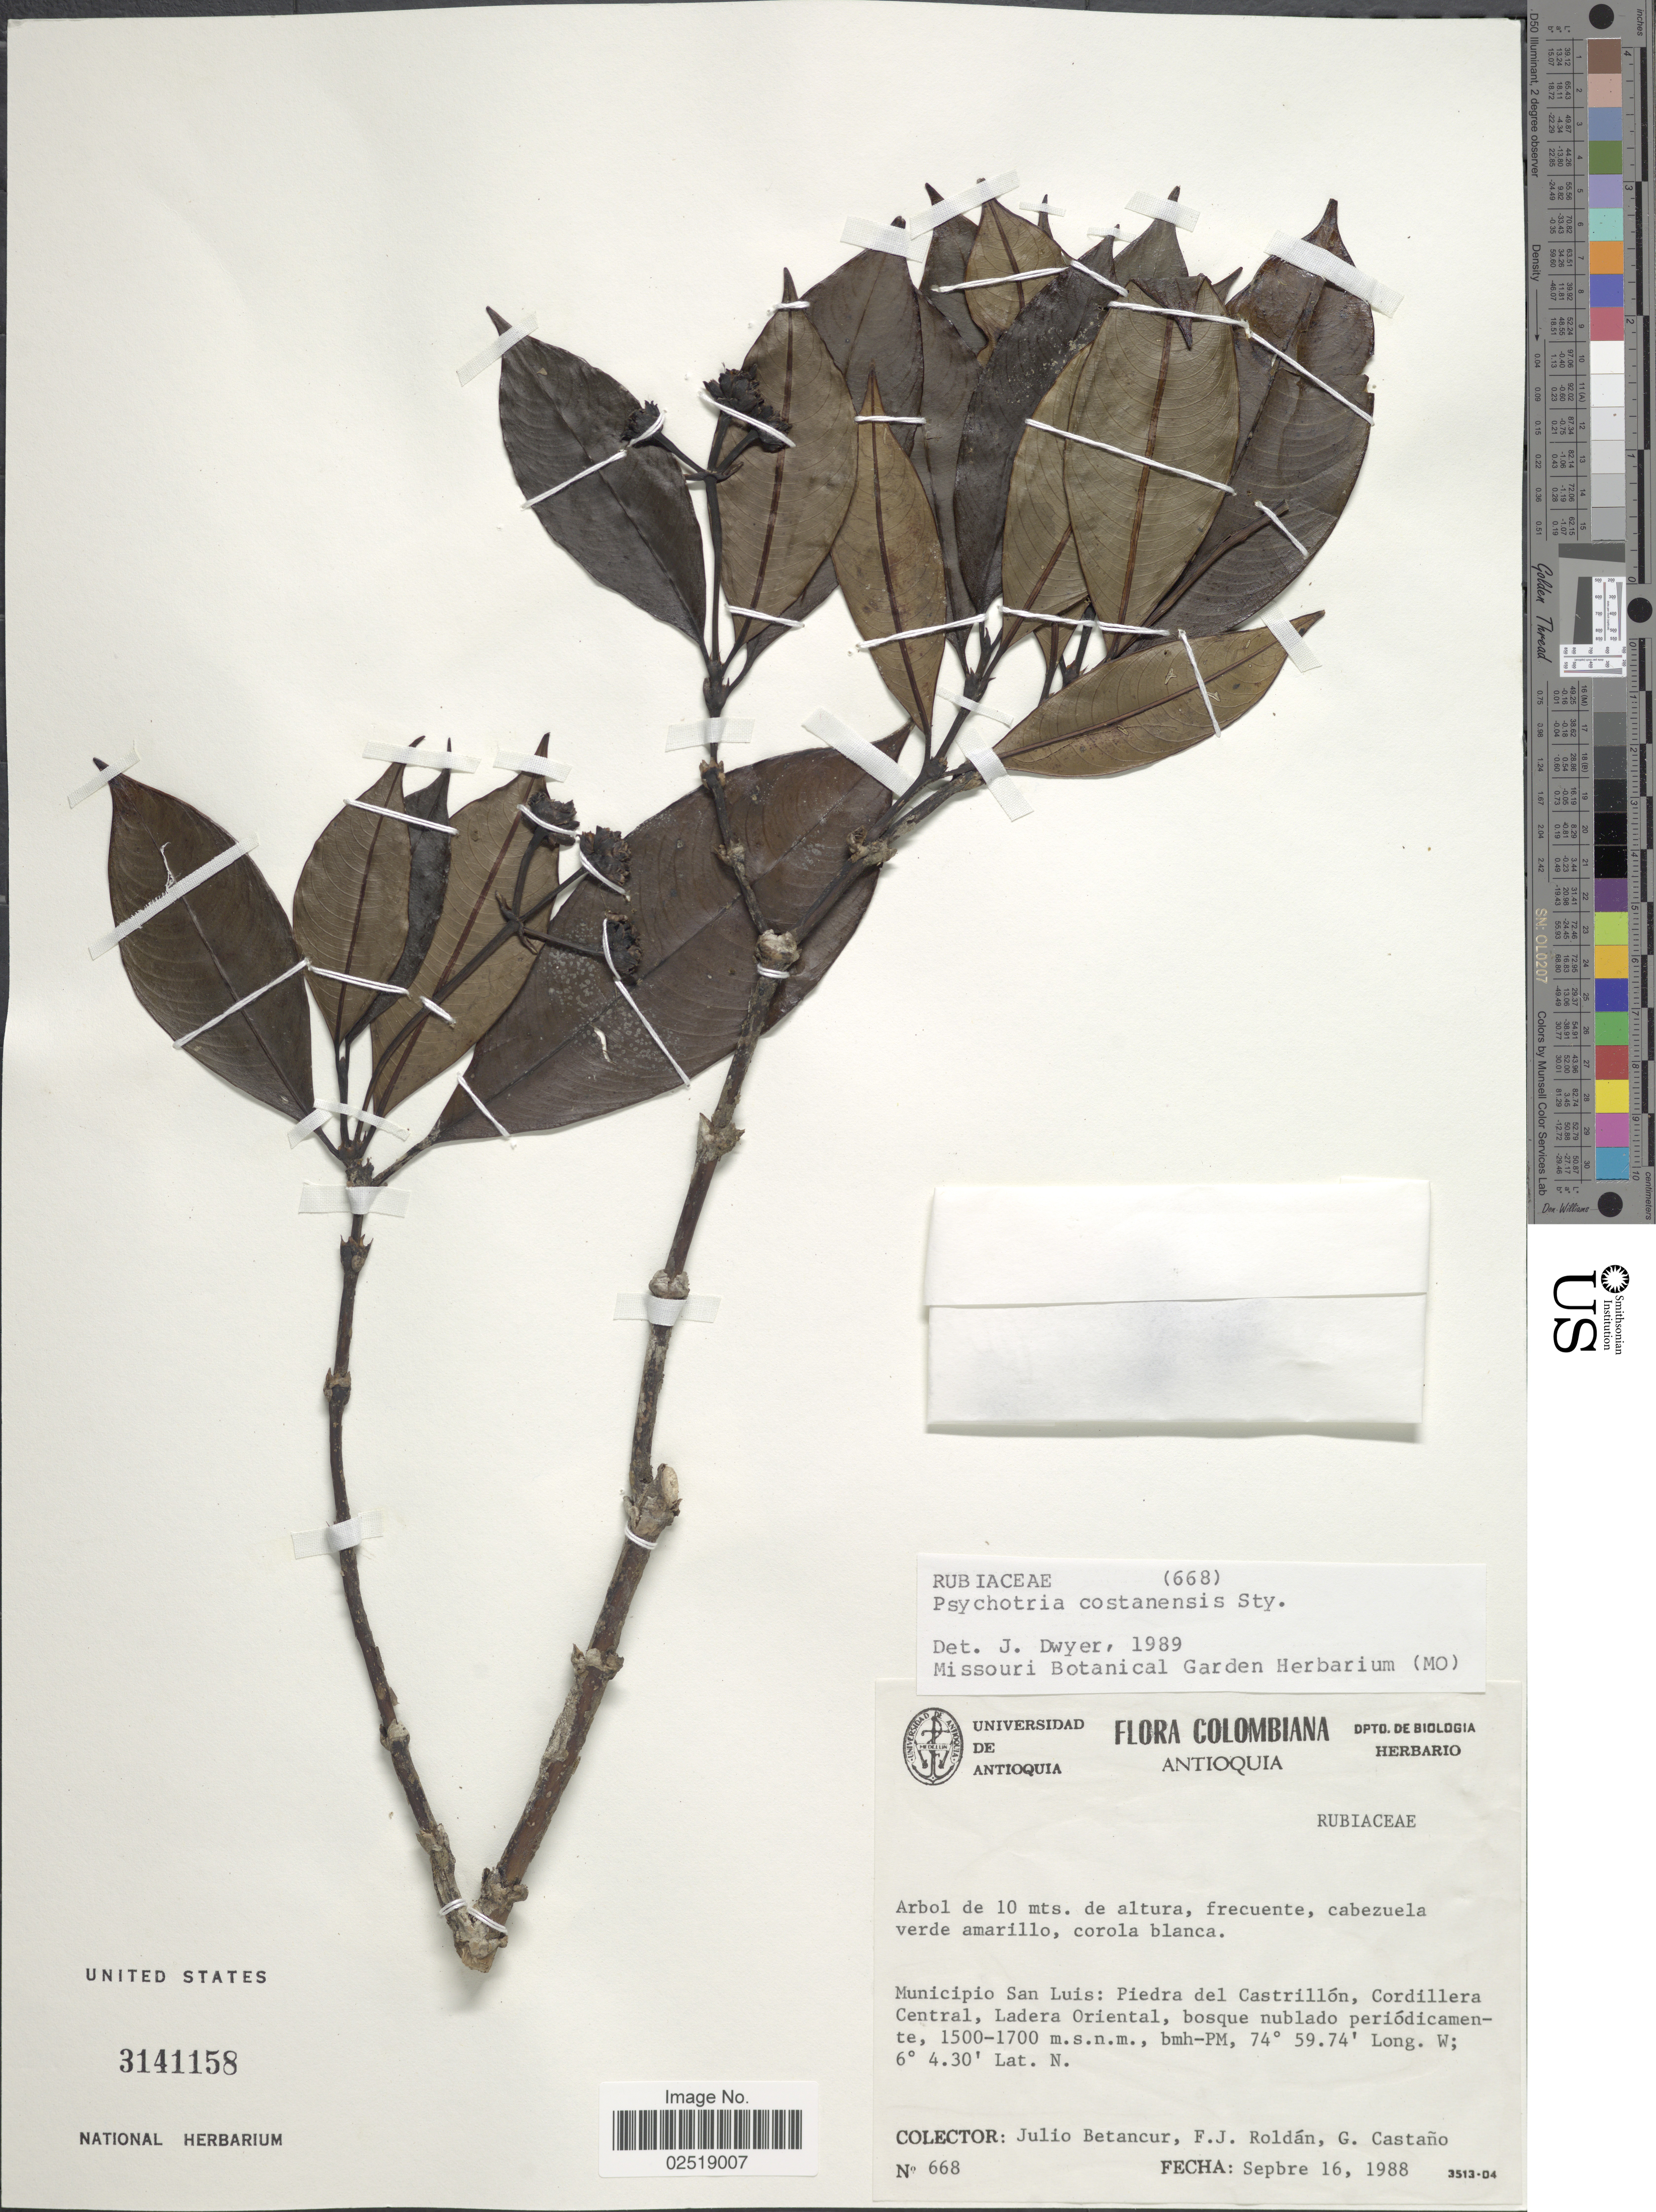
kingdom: Plantae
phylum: Tracheophyta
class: Magnoliopsida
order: Gentianales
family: Rubiaceae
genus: Psychotria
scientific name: Psychotria costanensis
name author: Steyerm.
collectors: J. Betancur, F. J. Roldán & G. Castano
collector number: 668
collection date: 1988-09-16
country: Colombia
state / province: Antioquia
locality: Municipio San Luis: Piedra del Castrillon, Cordillera Central, Ladera Oriental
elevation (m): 1500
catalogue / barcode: US 3141158